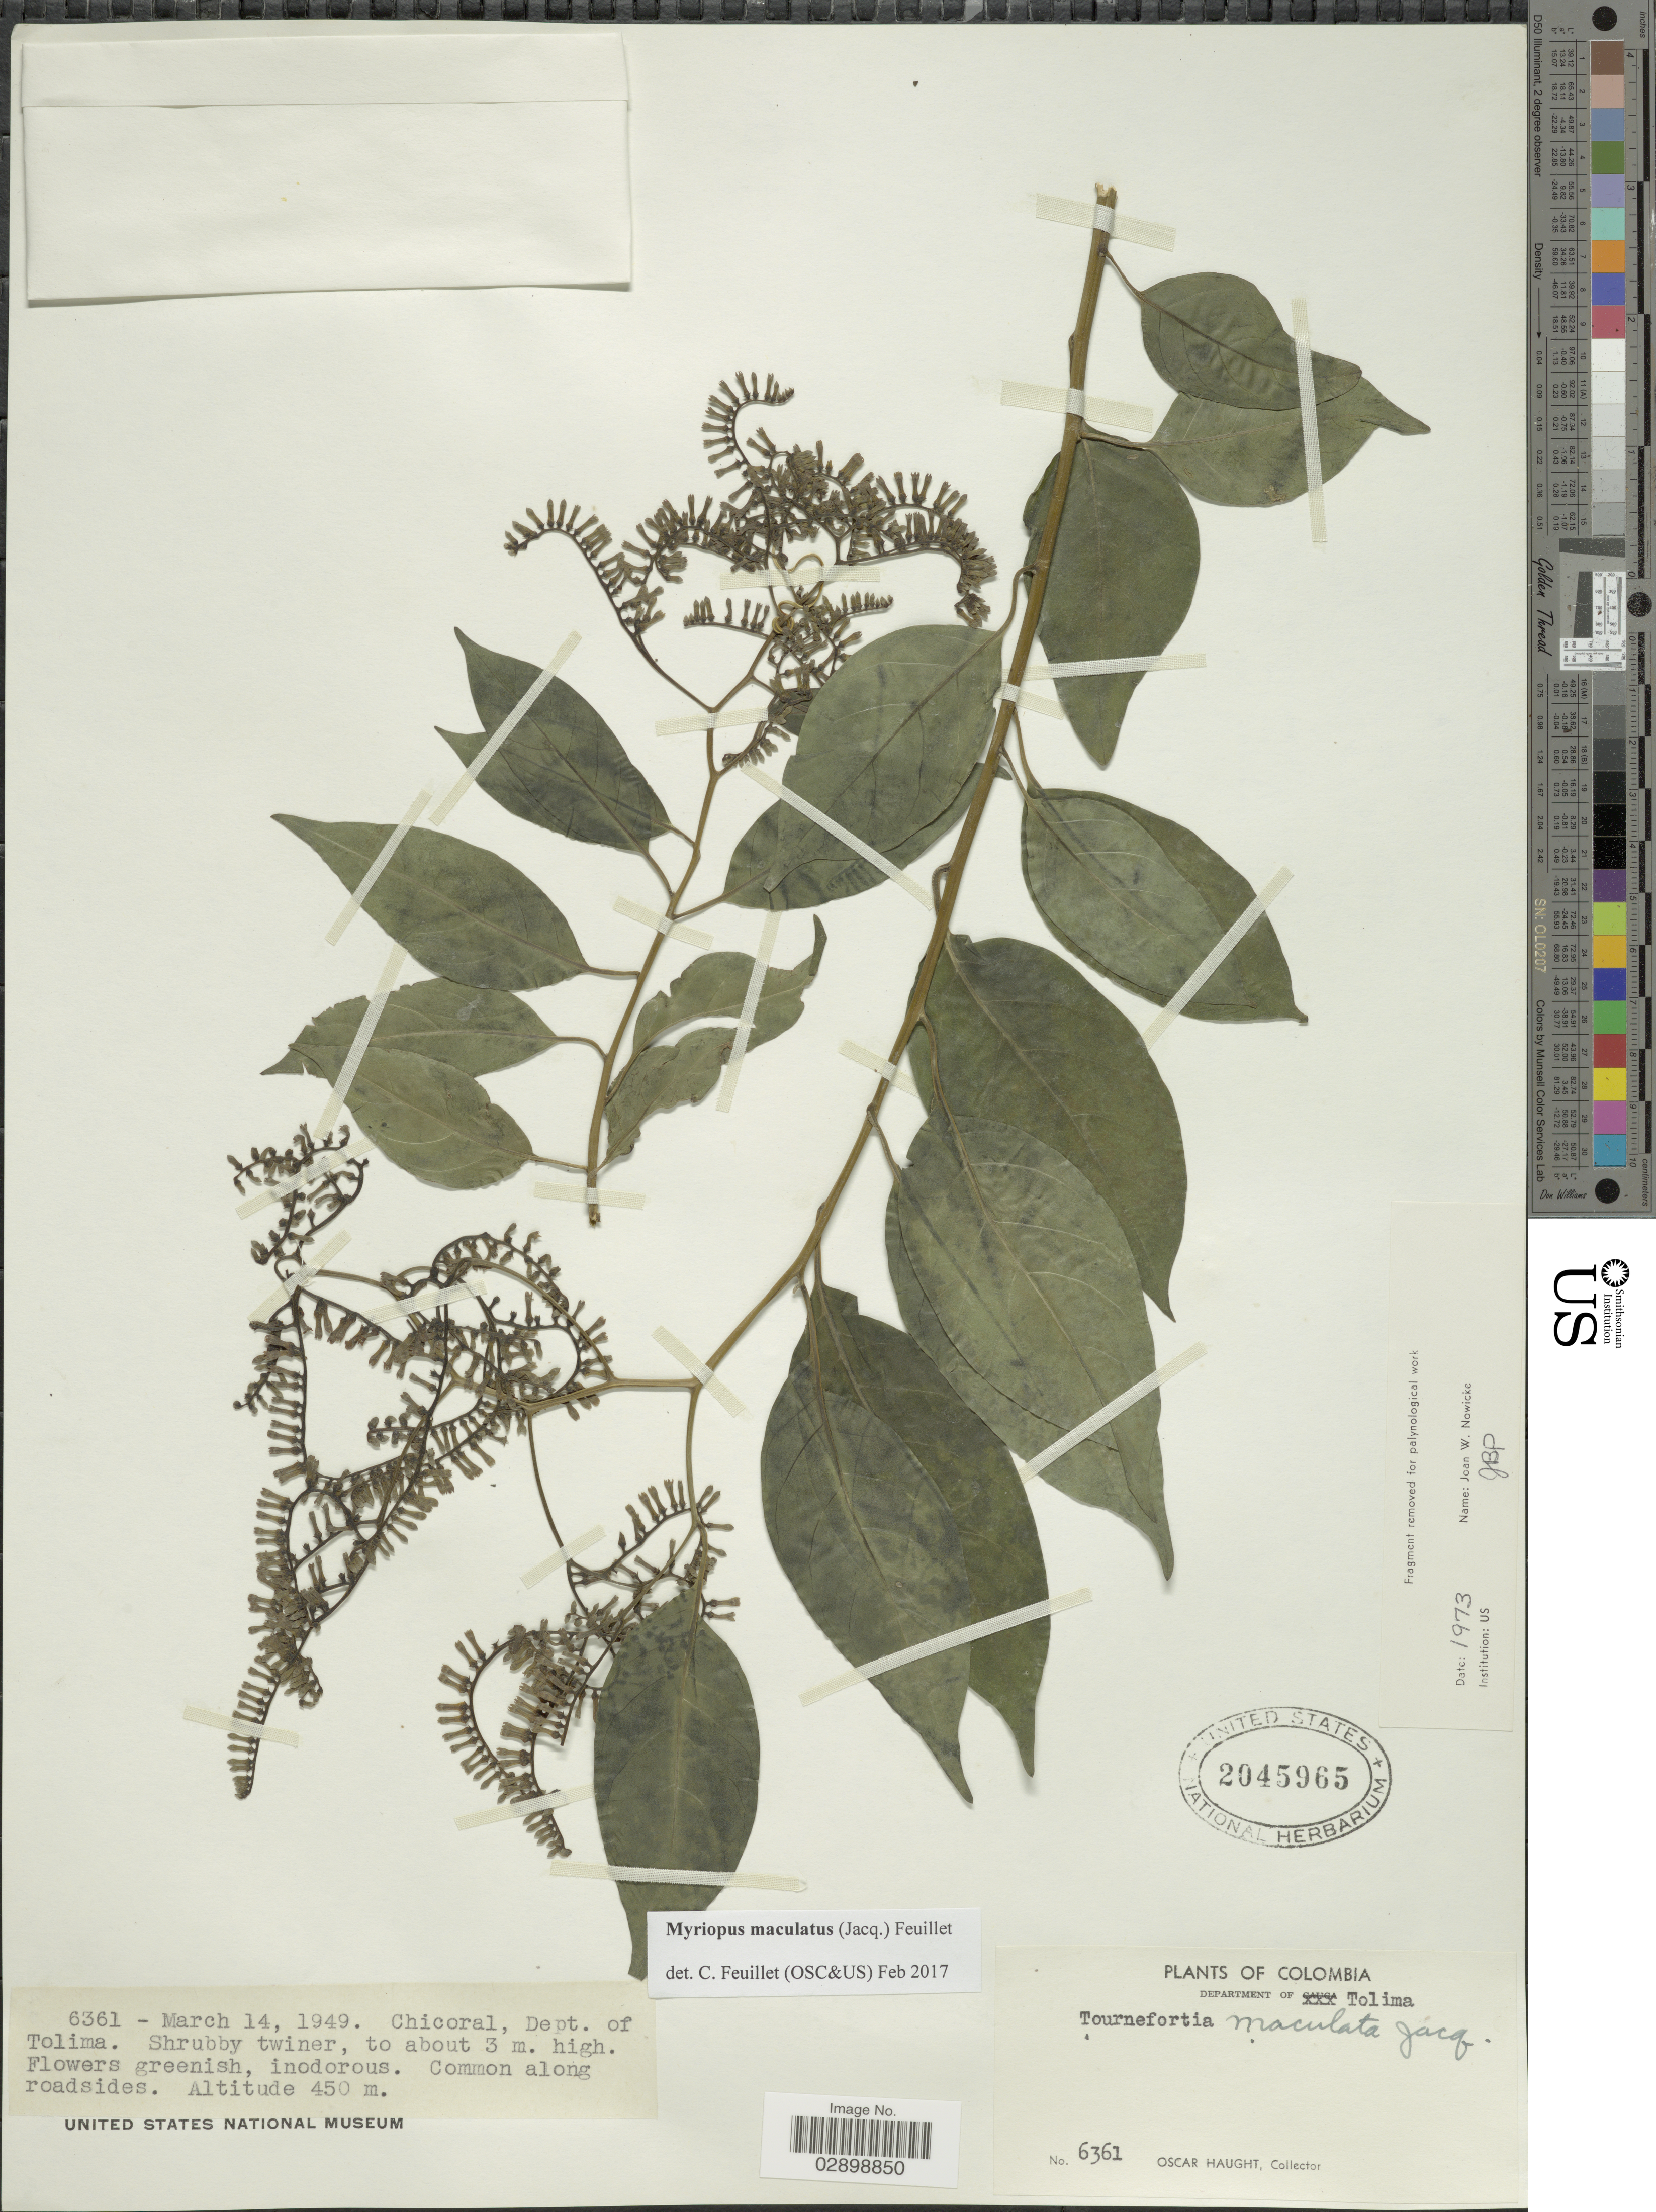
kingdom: Plantae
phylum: Tracheophyta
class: Magnoliopsida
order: Boraginales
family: Heliotropiaceae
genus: Myriopus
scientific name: Myriopus maculatus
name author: (Jacq.) Feuillet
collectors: O. L. Haught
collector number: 6361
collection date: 1949-03-14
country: Colombia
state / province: Tolima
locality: Chicoral, Dept. of Tolima.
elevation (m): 450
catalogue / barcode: US 2045965